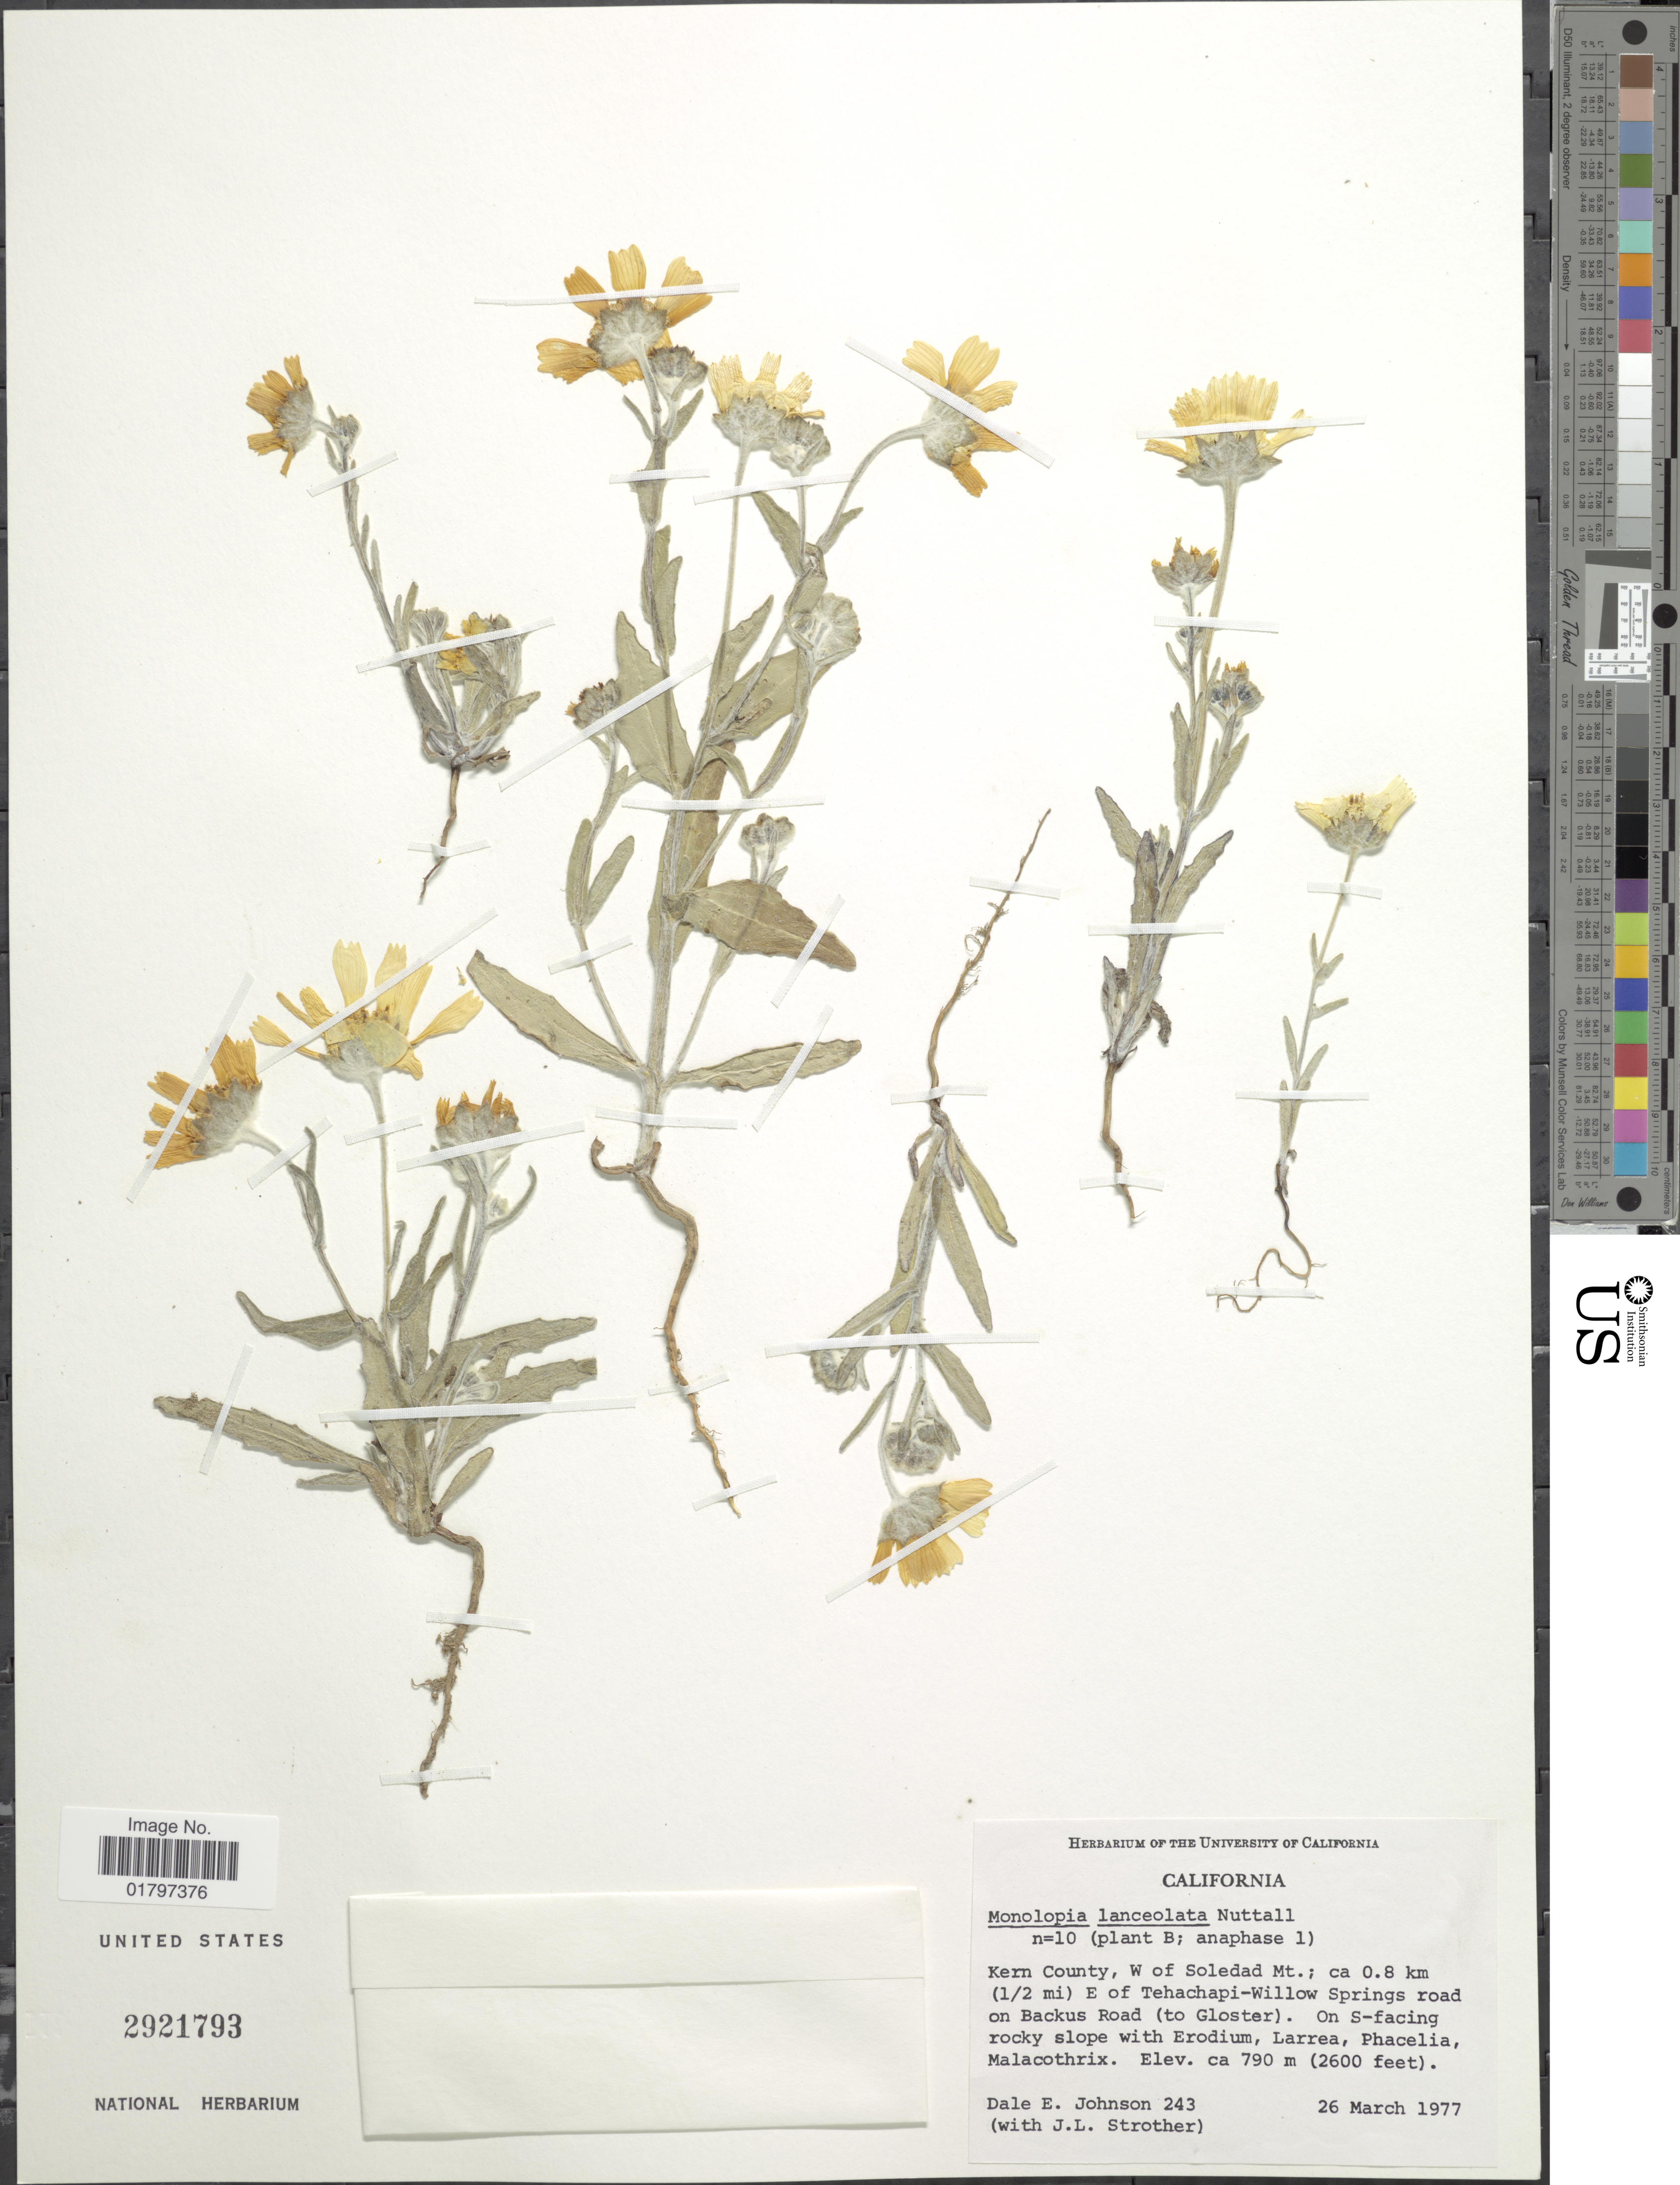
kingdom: Plantae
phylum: Tracheophyta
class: Magnoliopsida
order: Asterales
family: Asteraceae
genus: Monolopia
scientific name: Monolopia lanceolata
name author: Nutt.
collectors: D. E. Johnson & J. L. Strother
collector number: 243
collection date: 1977-03-26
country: United States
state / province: California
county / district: Kern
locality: Kern County, W of Soledad Mt.; ca 0.8 km (1/2 mi) E of Tehachapi-Willow Springs road on Backus Road (to Gloster)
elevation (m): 790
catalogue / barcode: US 2921793